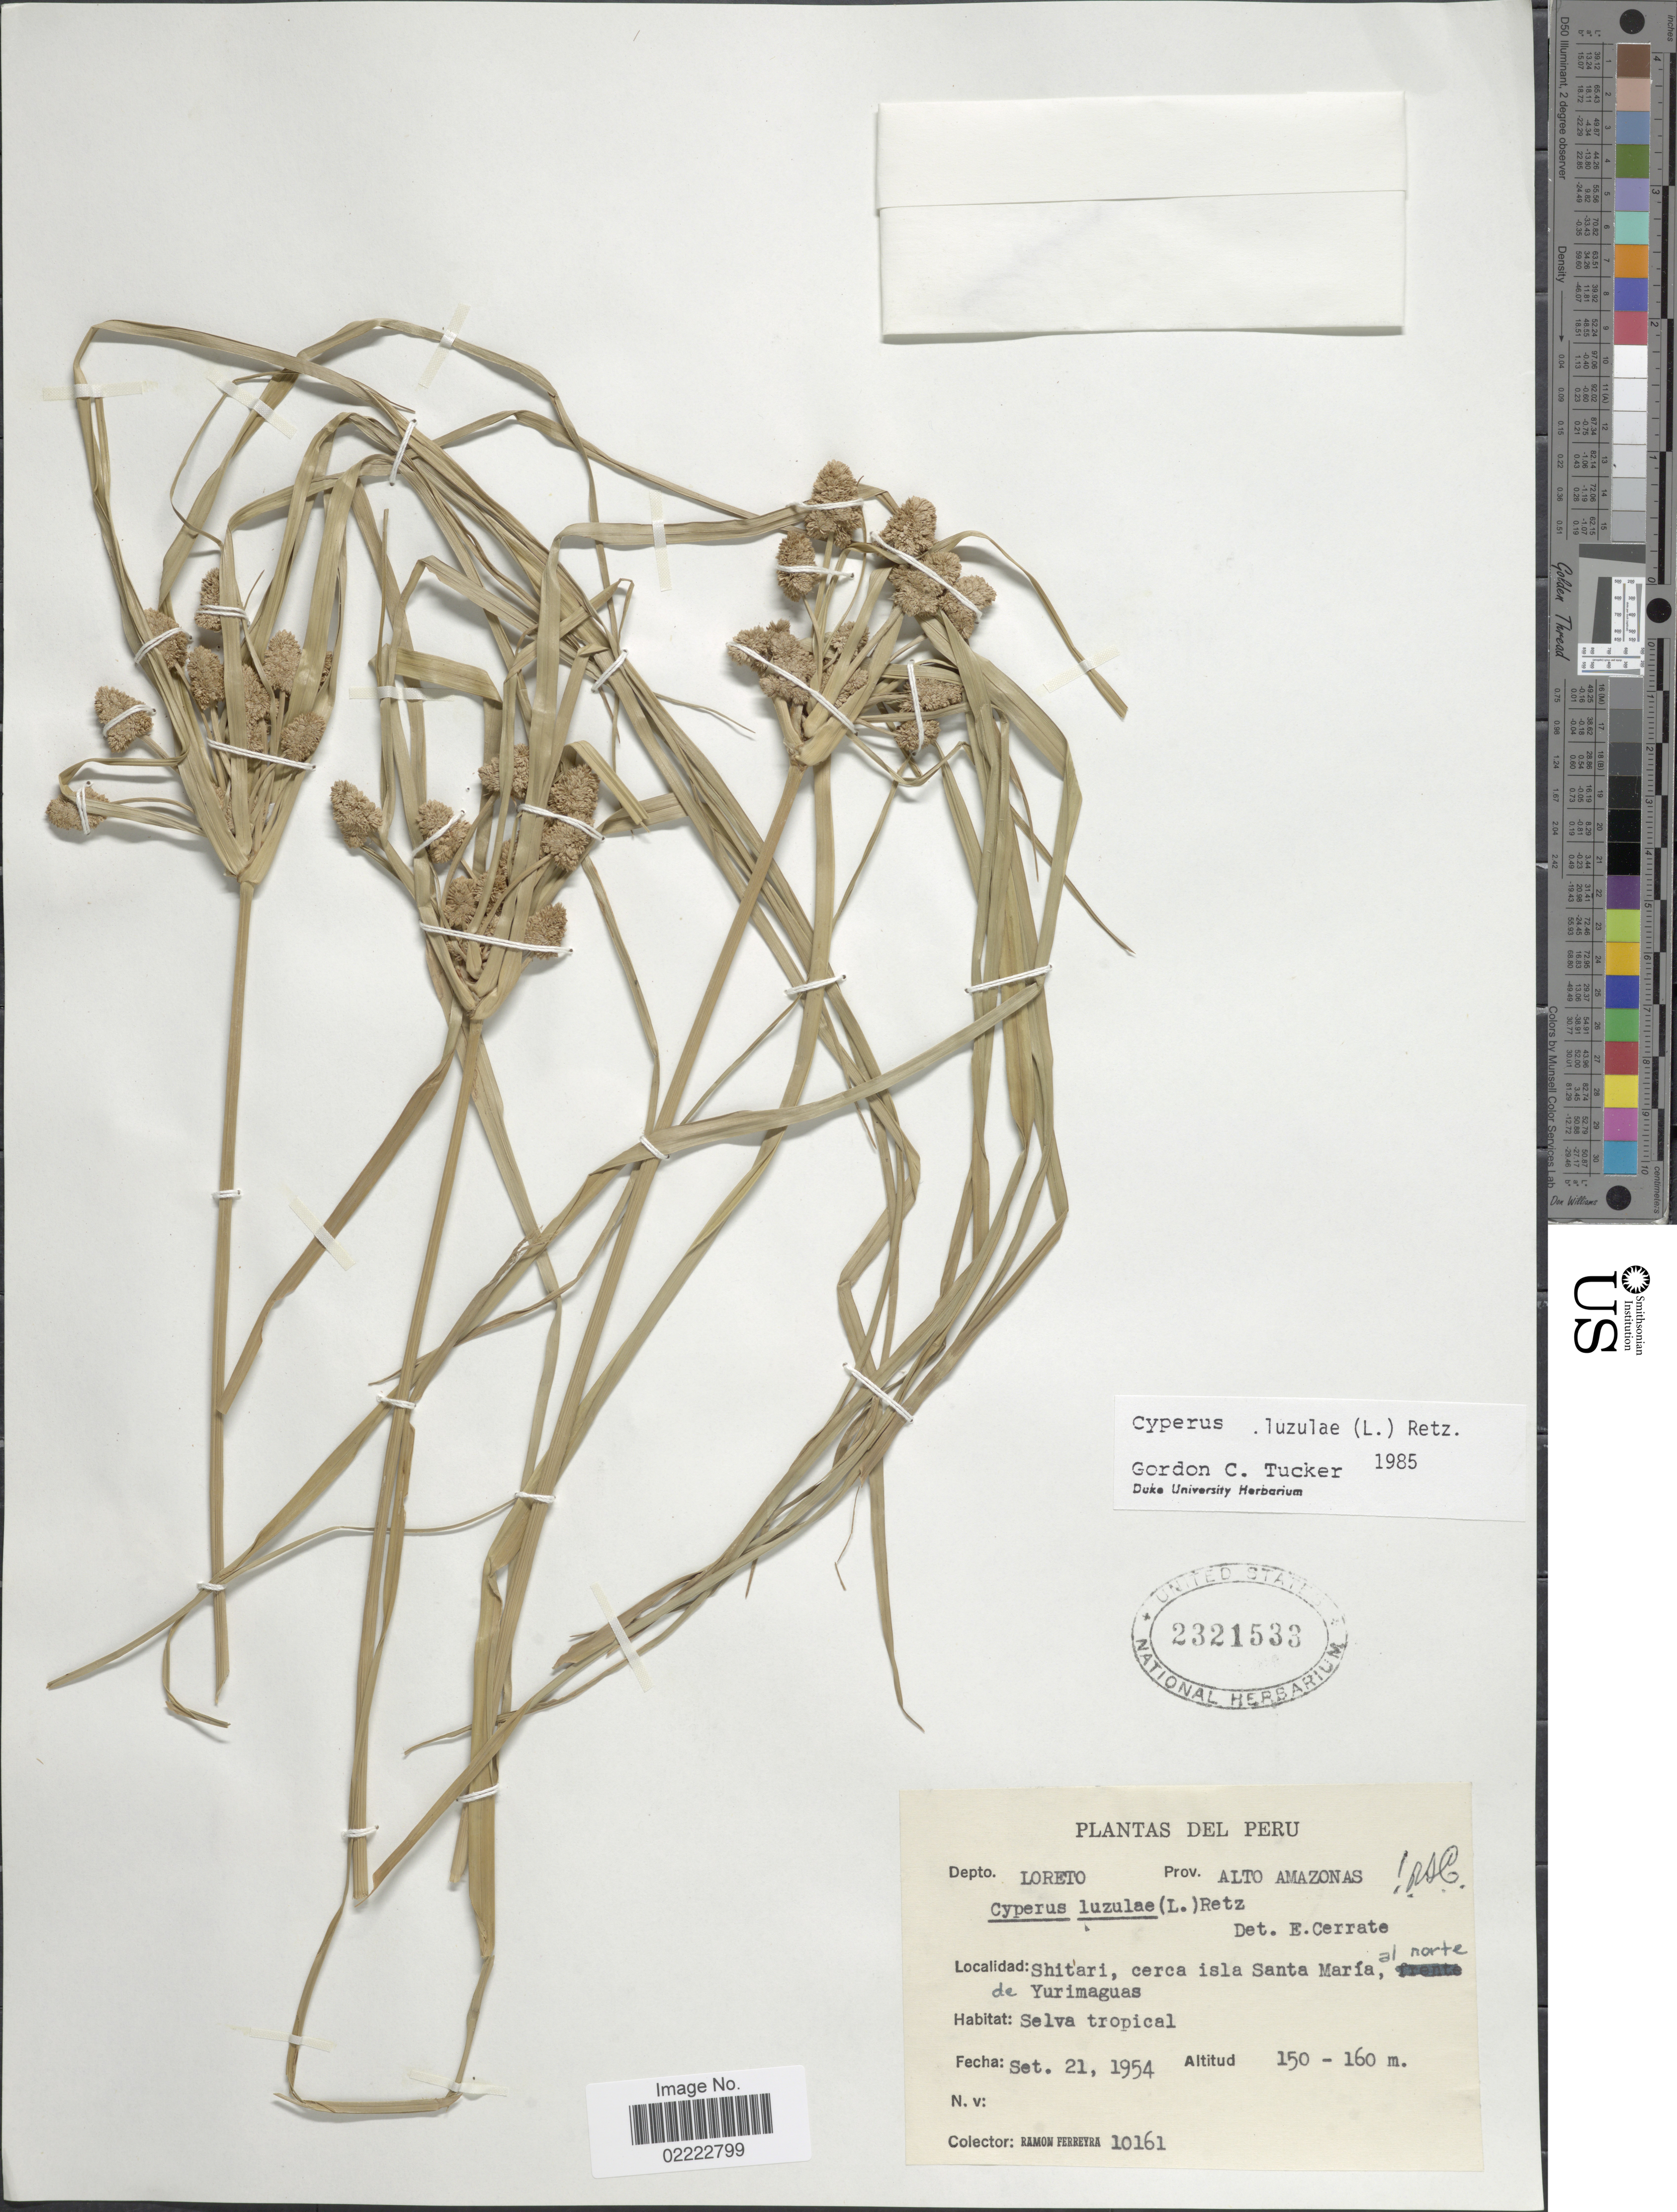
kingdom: Plantae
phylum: Tracheophyta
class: Liliopsida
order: Poales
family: Cyperaceae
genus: Cyperus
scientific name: Cyperus luzulae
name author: (L.) Rottb. ex Retz.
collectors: R. A. Ferreyra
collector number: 10161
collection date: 1954-09-21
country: Peru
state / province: Loreto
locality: Depto. Loreto, Prov. Alto Amazonas, Shitari, cerca isla Santa María, al norte de Yurimaguas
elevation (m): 150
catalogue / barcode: US 2321533